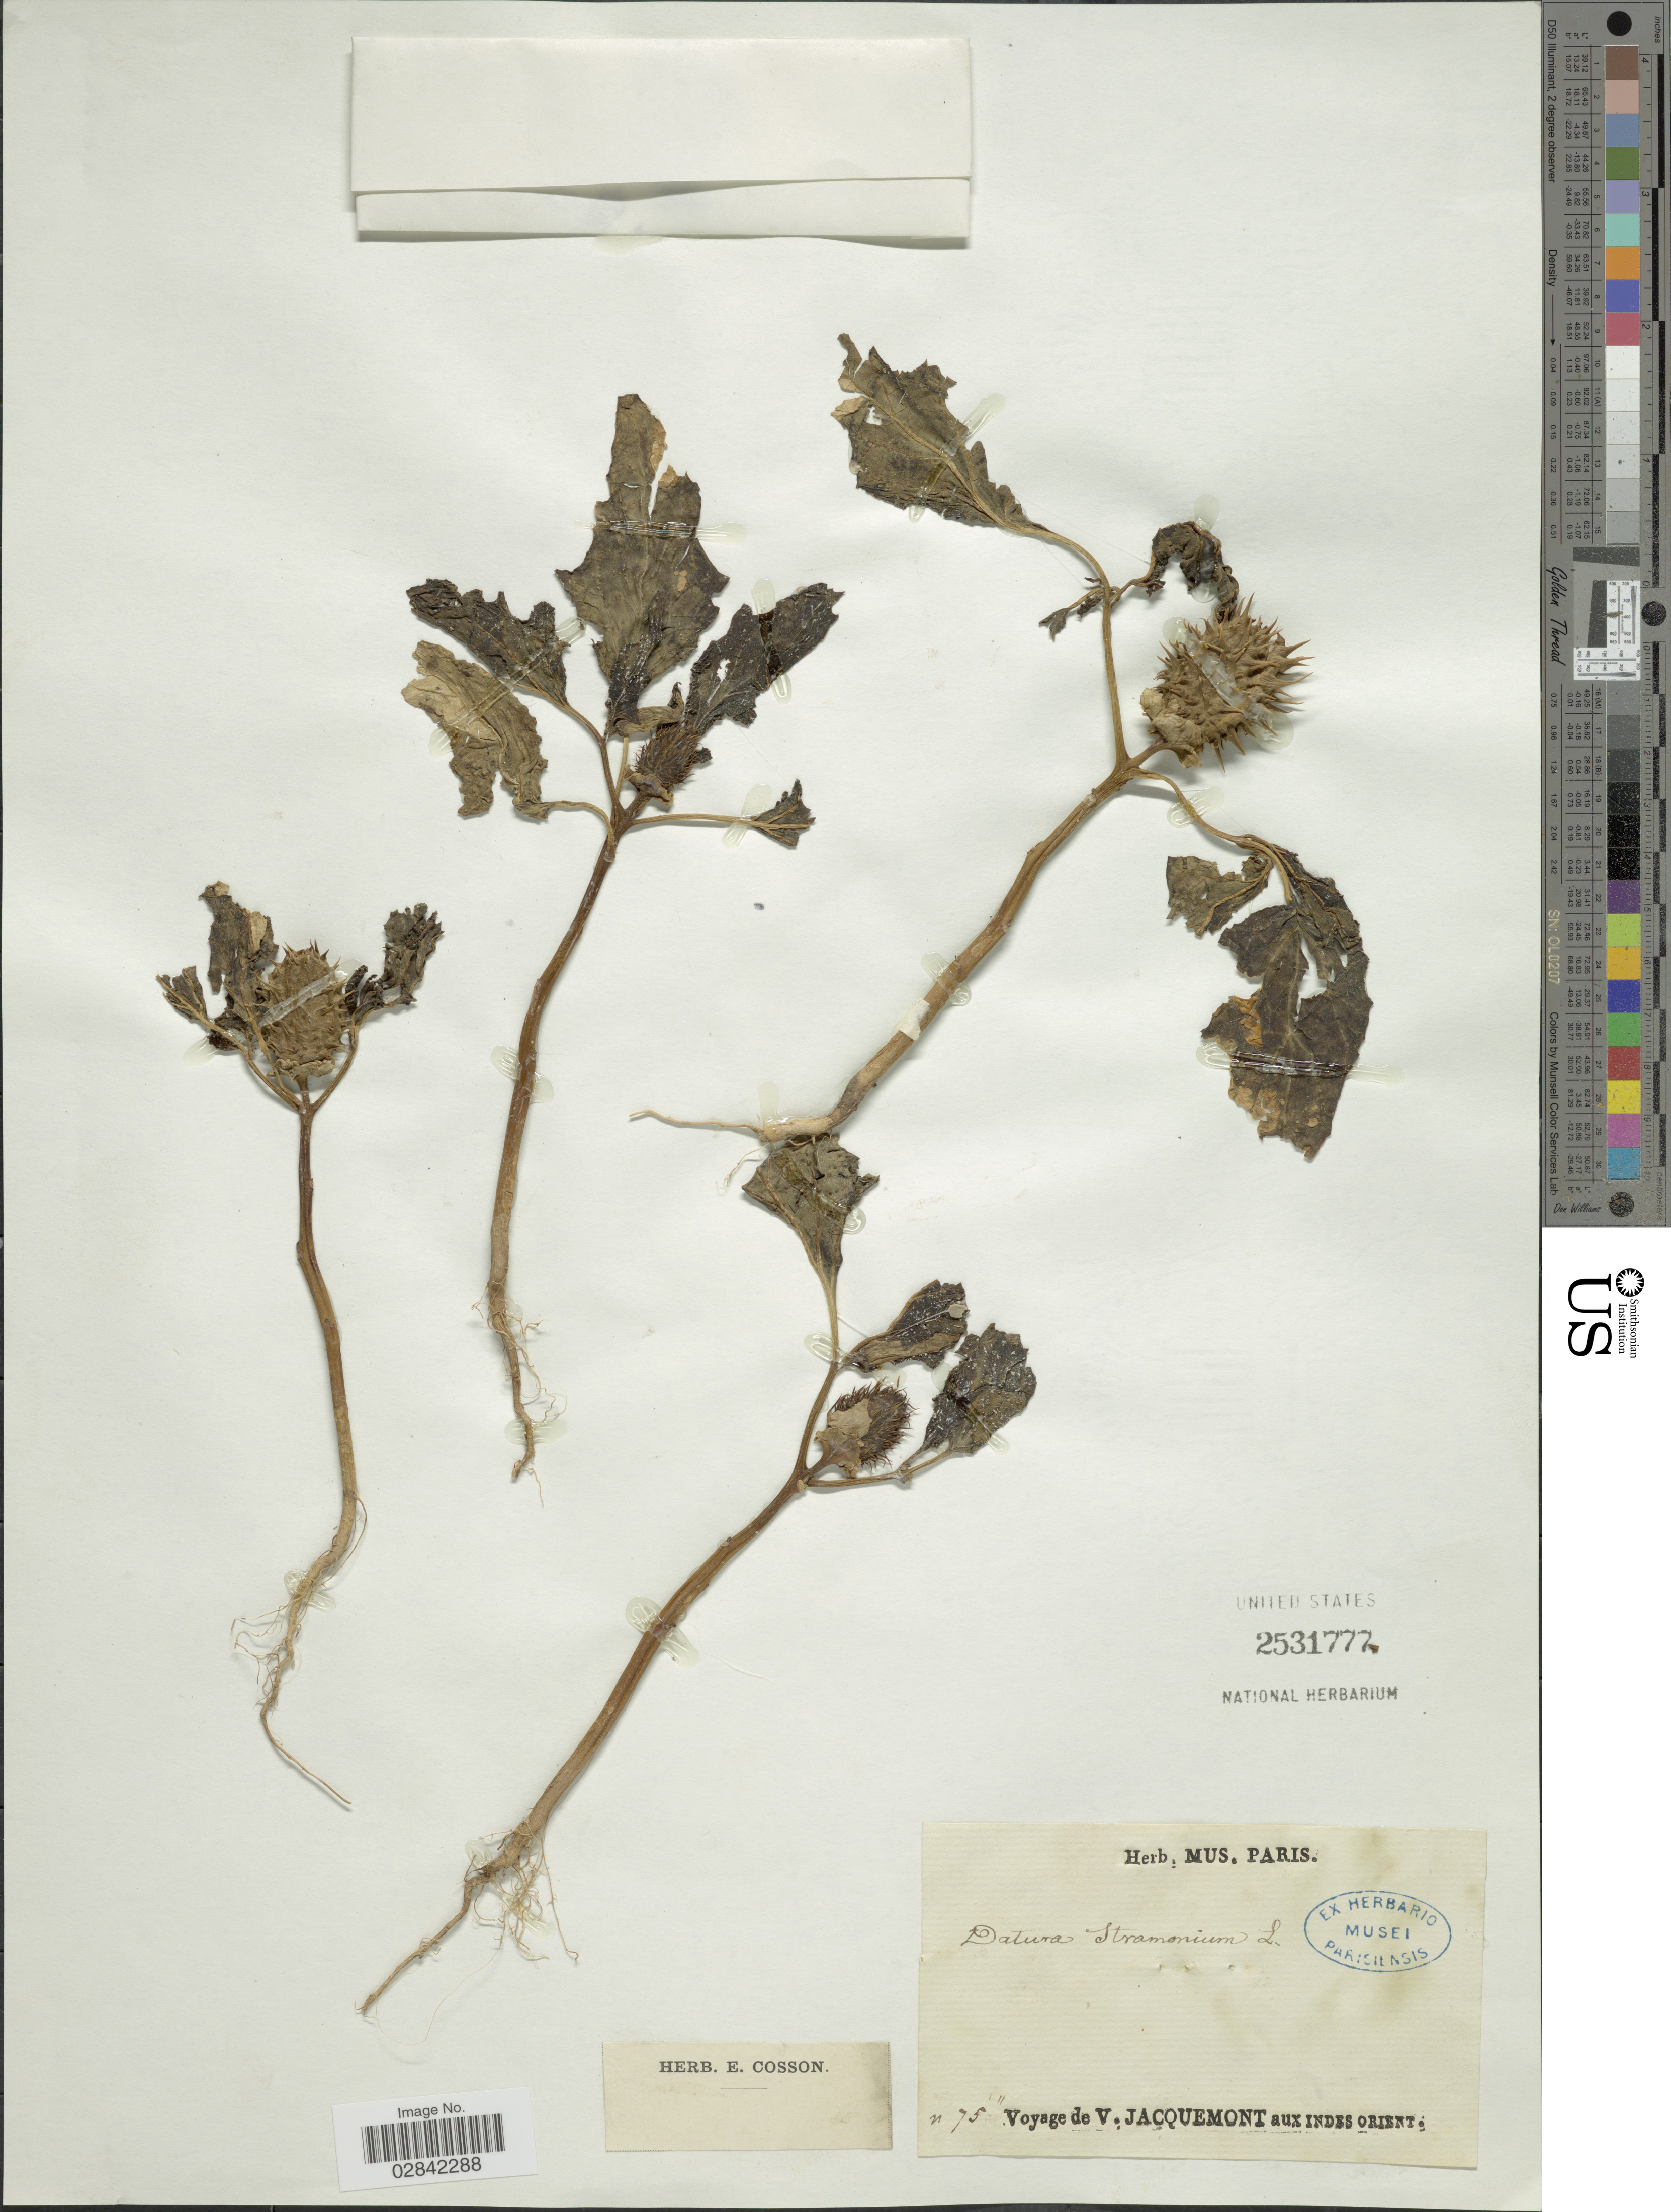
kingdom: Plantae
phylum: Tracheophyta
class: Magnoliopsida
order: Solanales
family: Solanaceae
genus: Datura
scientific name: Datura stramonium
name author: L.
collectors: V. Jacquemont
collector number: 75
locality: Aux indes orient.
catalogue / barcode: US 2531777